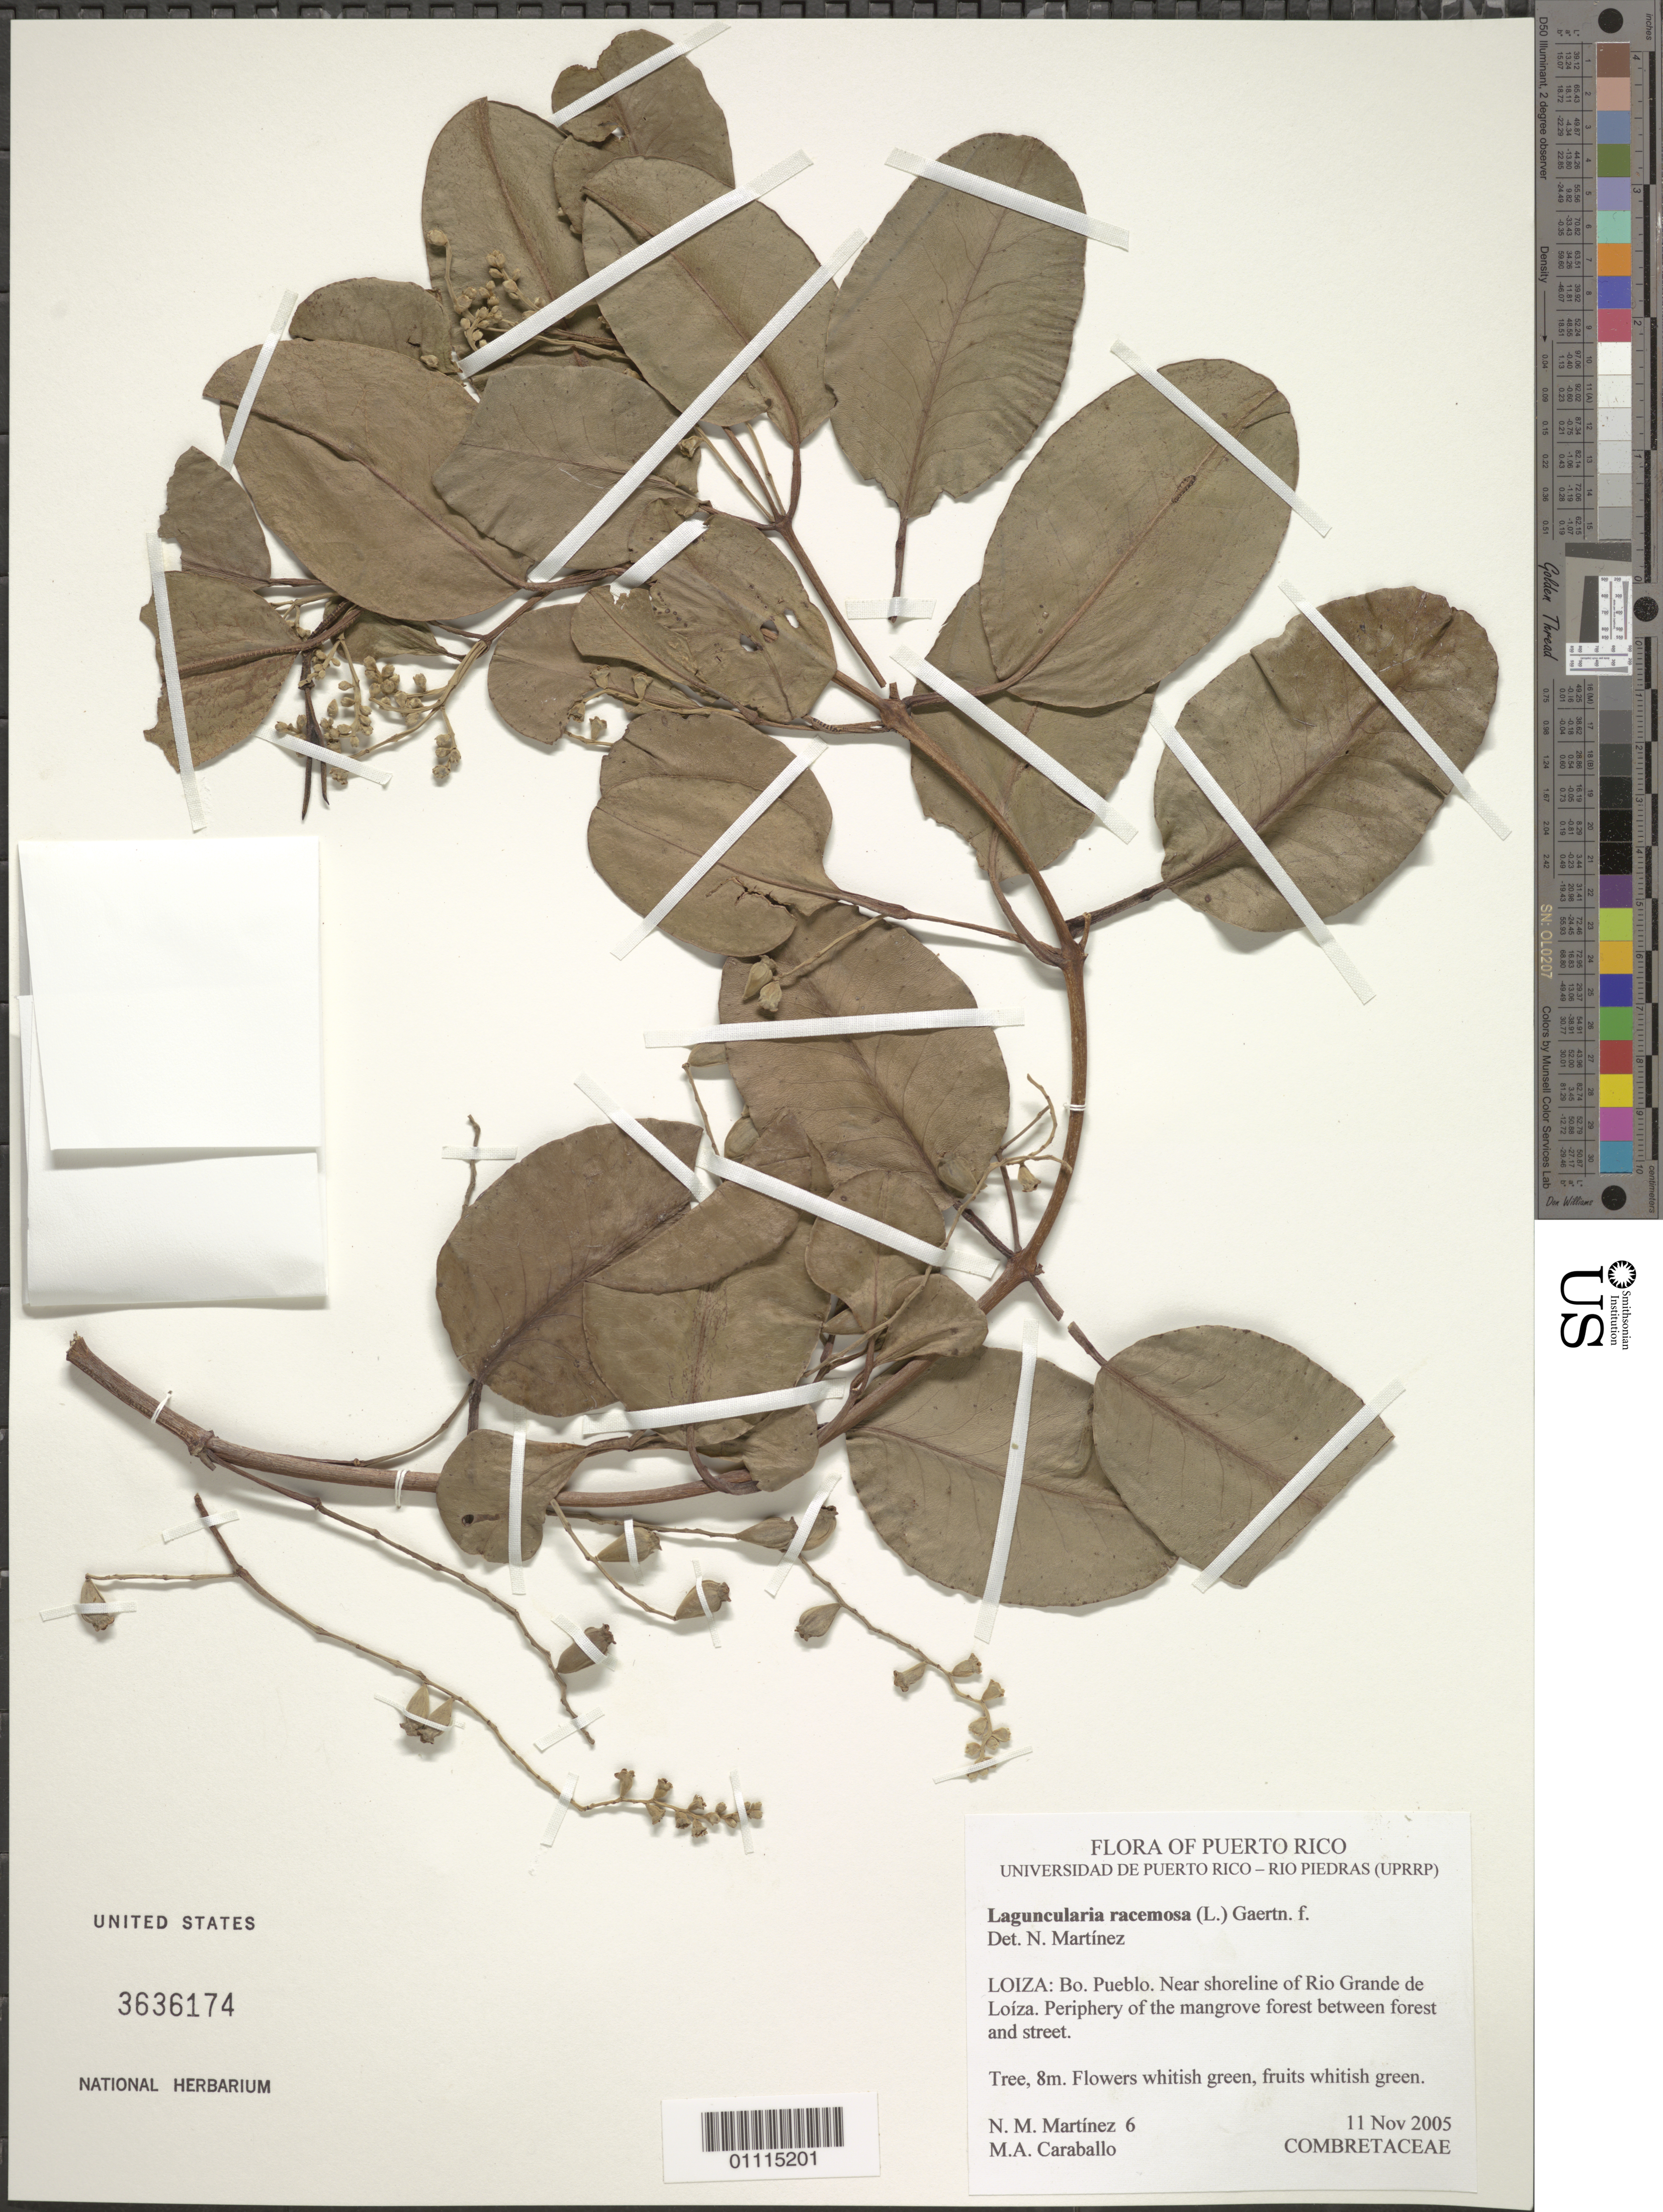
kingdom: Plantae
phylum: Tracheophyta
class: Magnoliopsida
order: Myrtales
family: Combretaceae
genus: Laguncularia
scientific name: Laguncularia racemosa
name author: (L.) C.F. Gaertn.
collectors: N. M. Martínez & M. Caraballo-Ortiz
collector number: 6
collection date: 2005-11-11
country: Puerto Rico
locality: Loíza, Bo. Pueblo; near shoreline of Río Grande de Loíza.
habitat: Periphery of the mangrove forest between forest and street.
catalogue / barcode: US 3636174